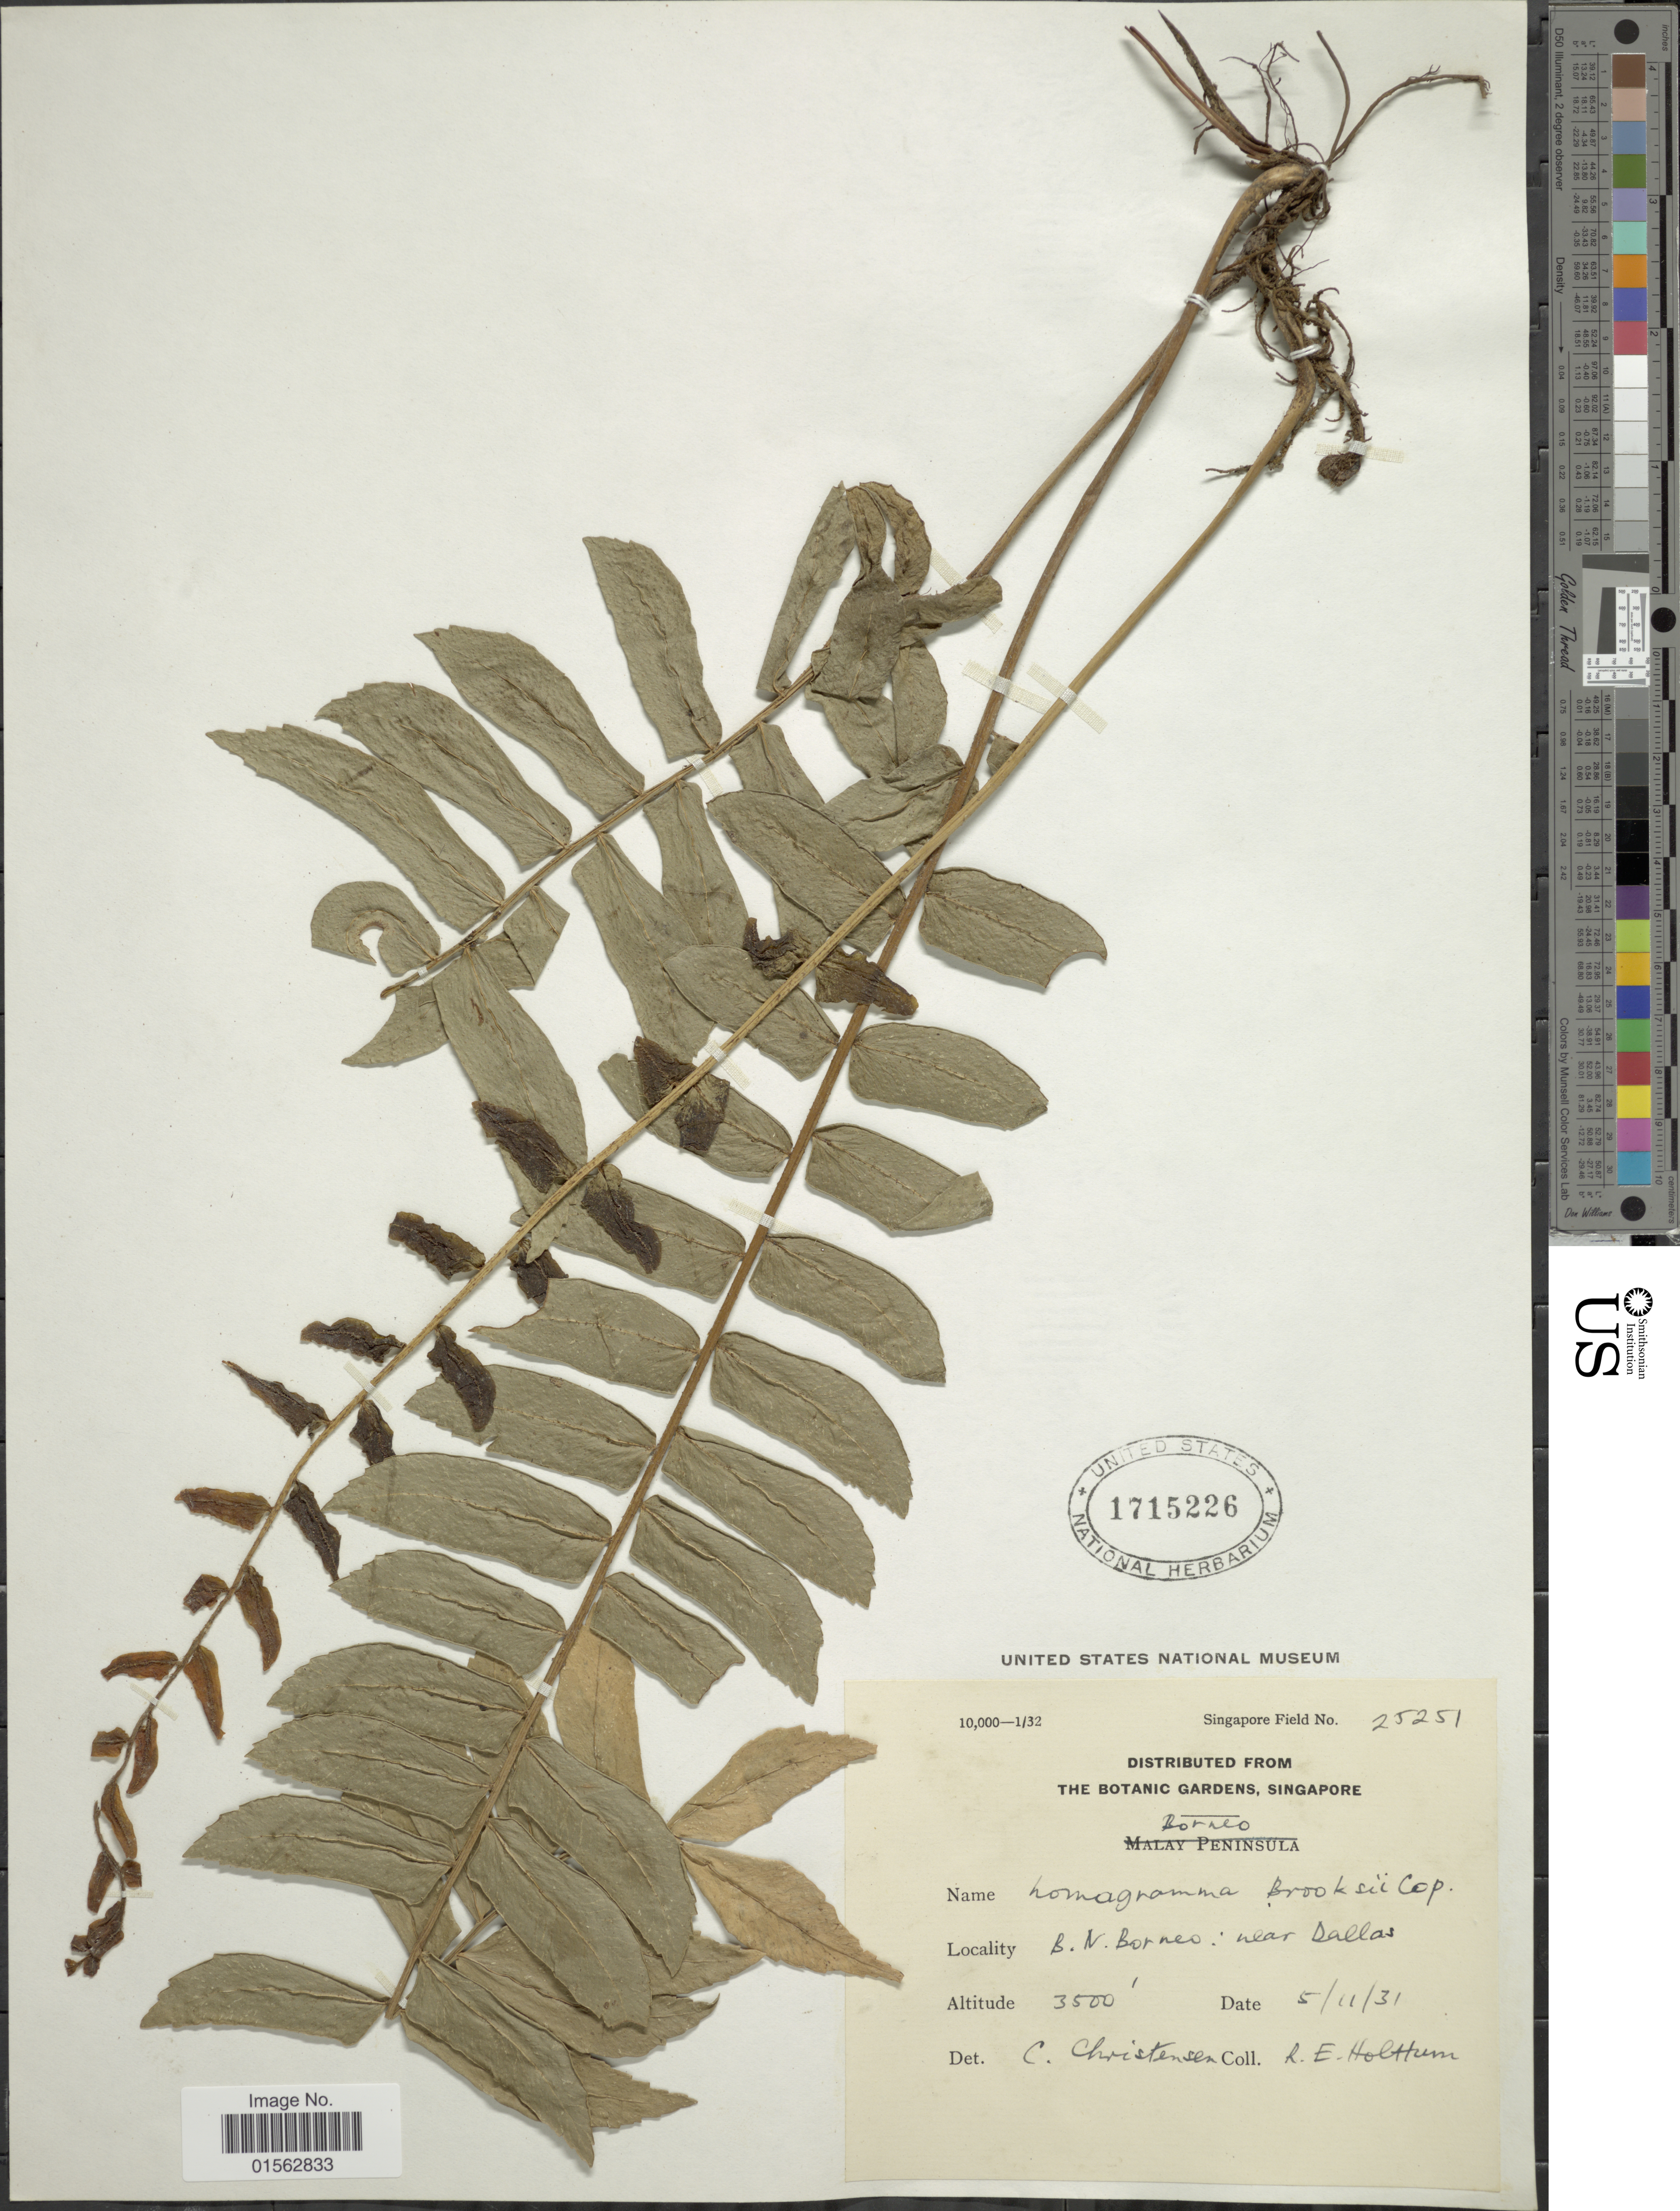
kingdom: Plantae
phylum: Tracheophyta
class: Polypodiopsida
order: Polypodiales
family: Dryopteridaceae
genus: Lomagramma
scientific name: Lomagramma brooksii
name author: Copel.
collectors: R. E. Holttum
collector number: Singapore Field 25251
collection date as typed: Transcribed d/m/y: 5/11/31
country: Malaysia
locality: Borneo, B. N. Borneo; near Dallas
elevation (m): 1067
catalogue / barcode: US 1715226